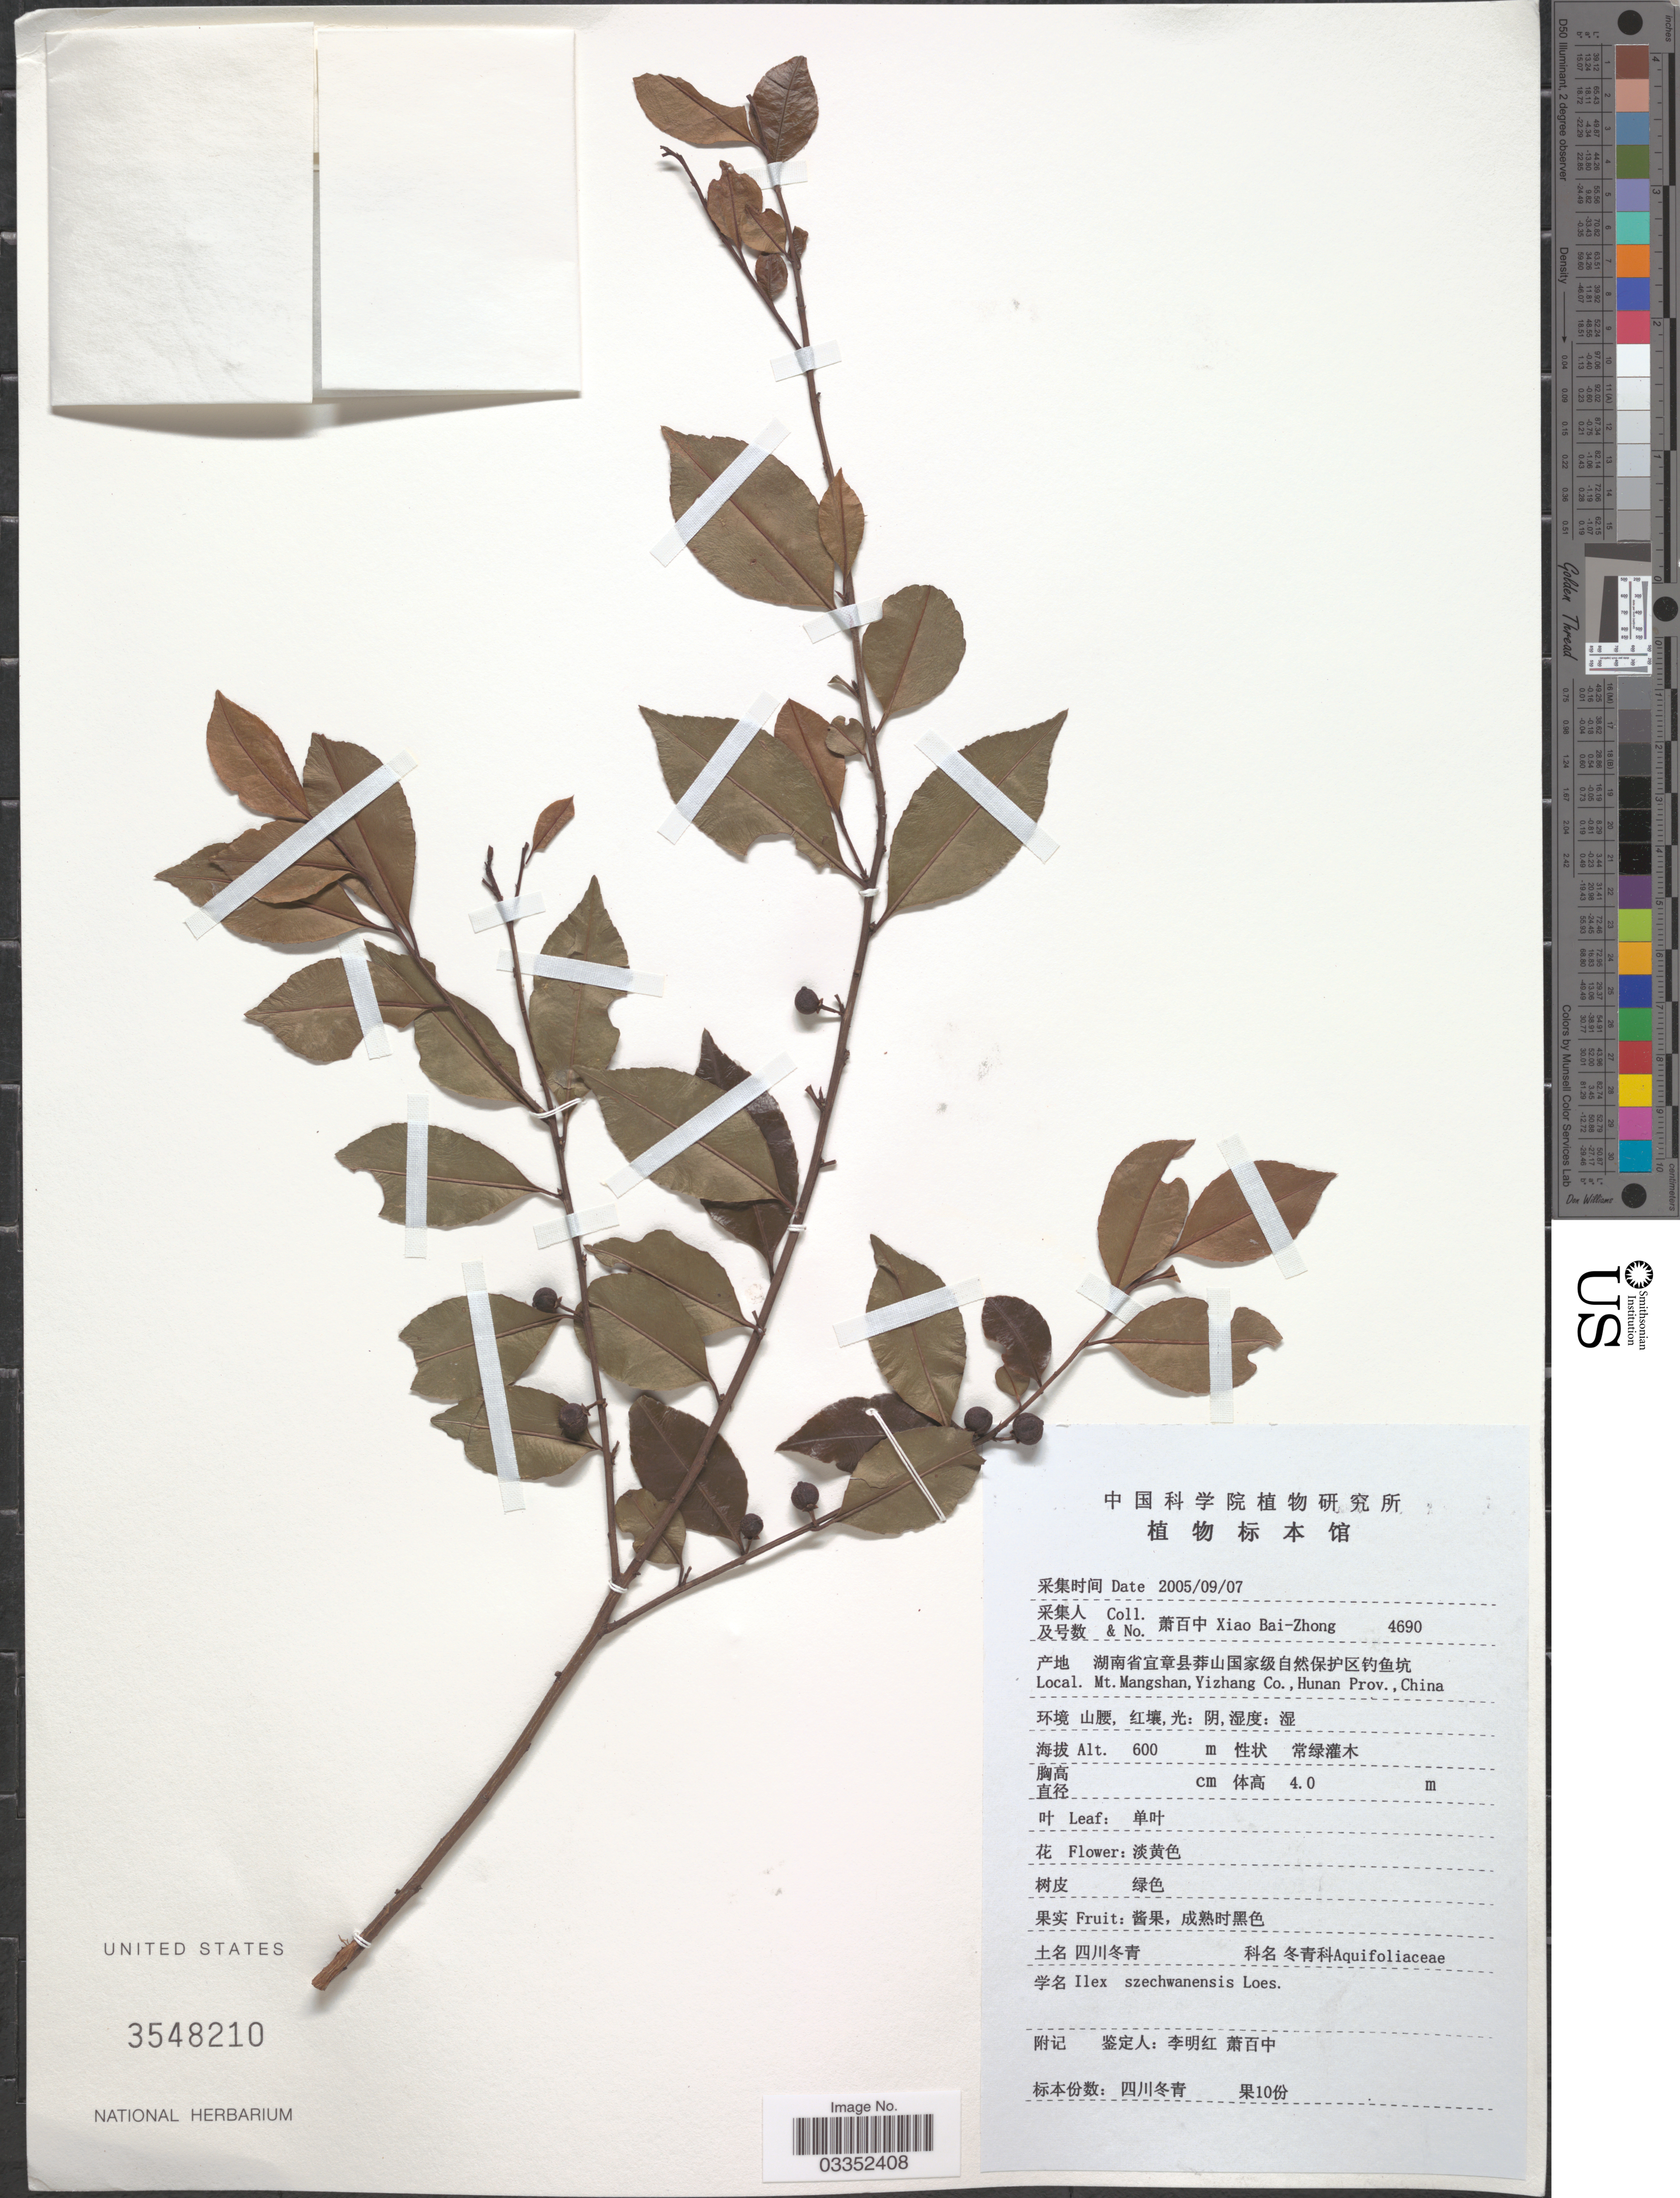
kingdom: Plantae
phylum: Tracheophyta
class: Magnoliopsida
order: Aquifoliales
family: Aquifoliaceae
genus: Ilex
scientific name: Ilex szechwanensis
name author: Loes.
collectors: B. Z. Xiao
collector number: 4690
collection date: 2005-09-07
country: China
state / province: Hunan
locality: Mt. Mangshan, Yizhang Co.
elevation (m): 600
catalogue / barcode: US 3548210